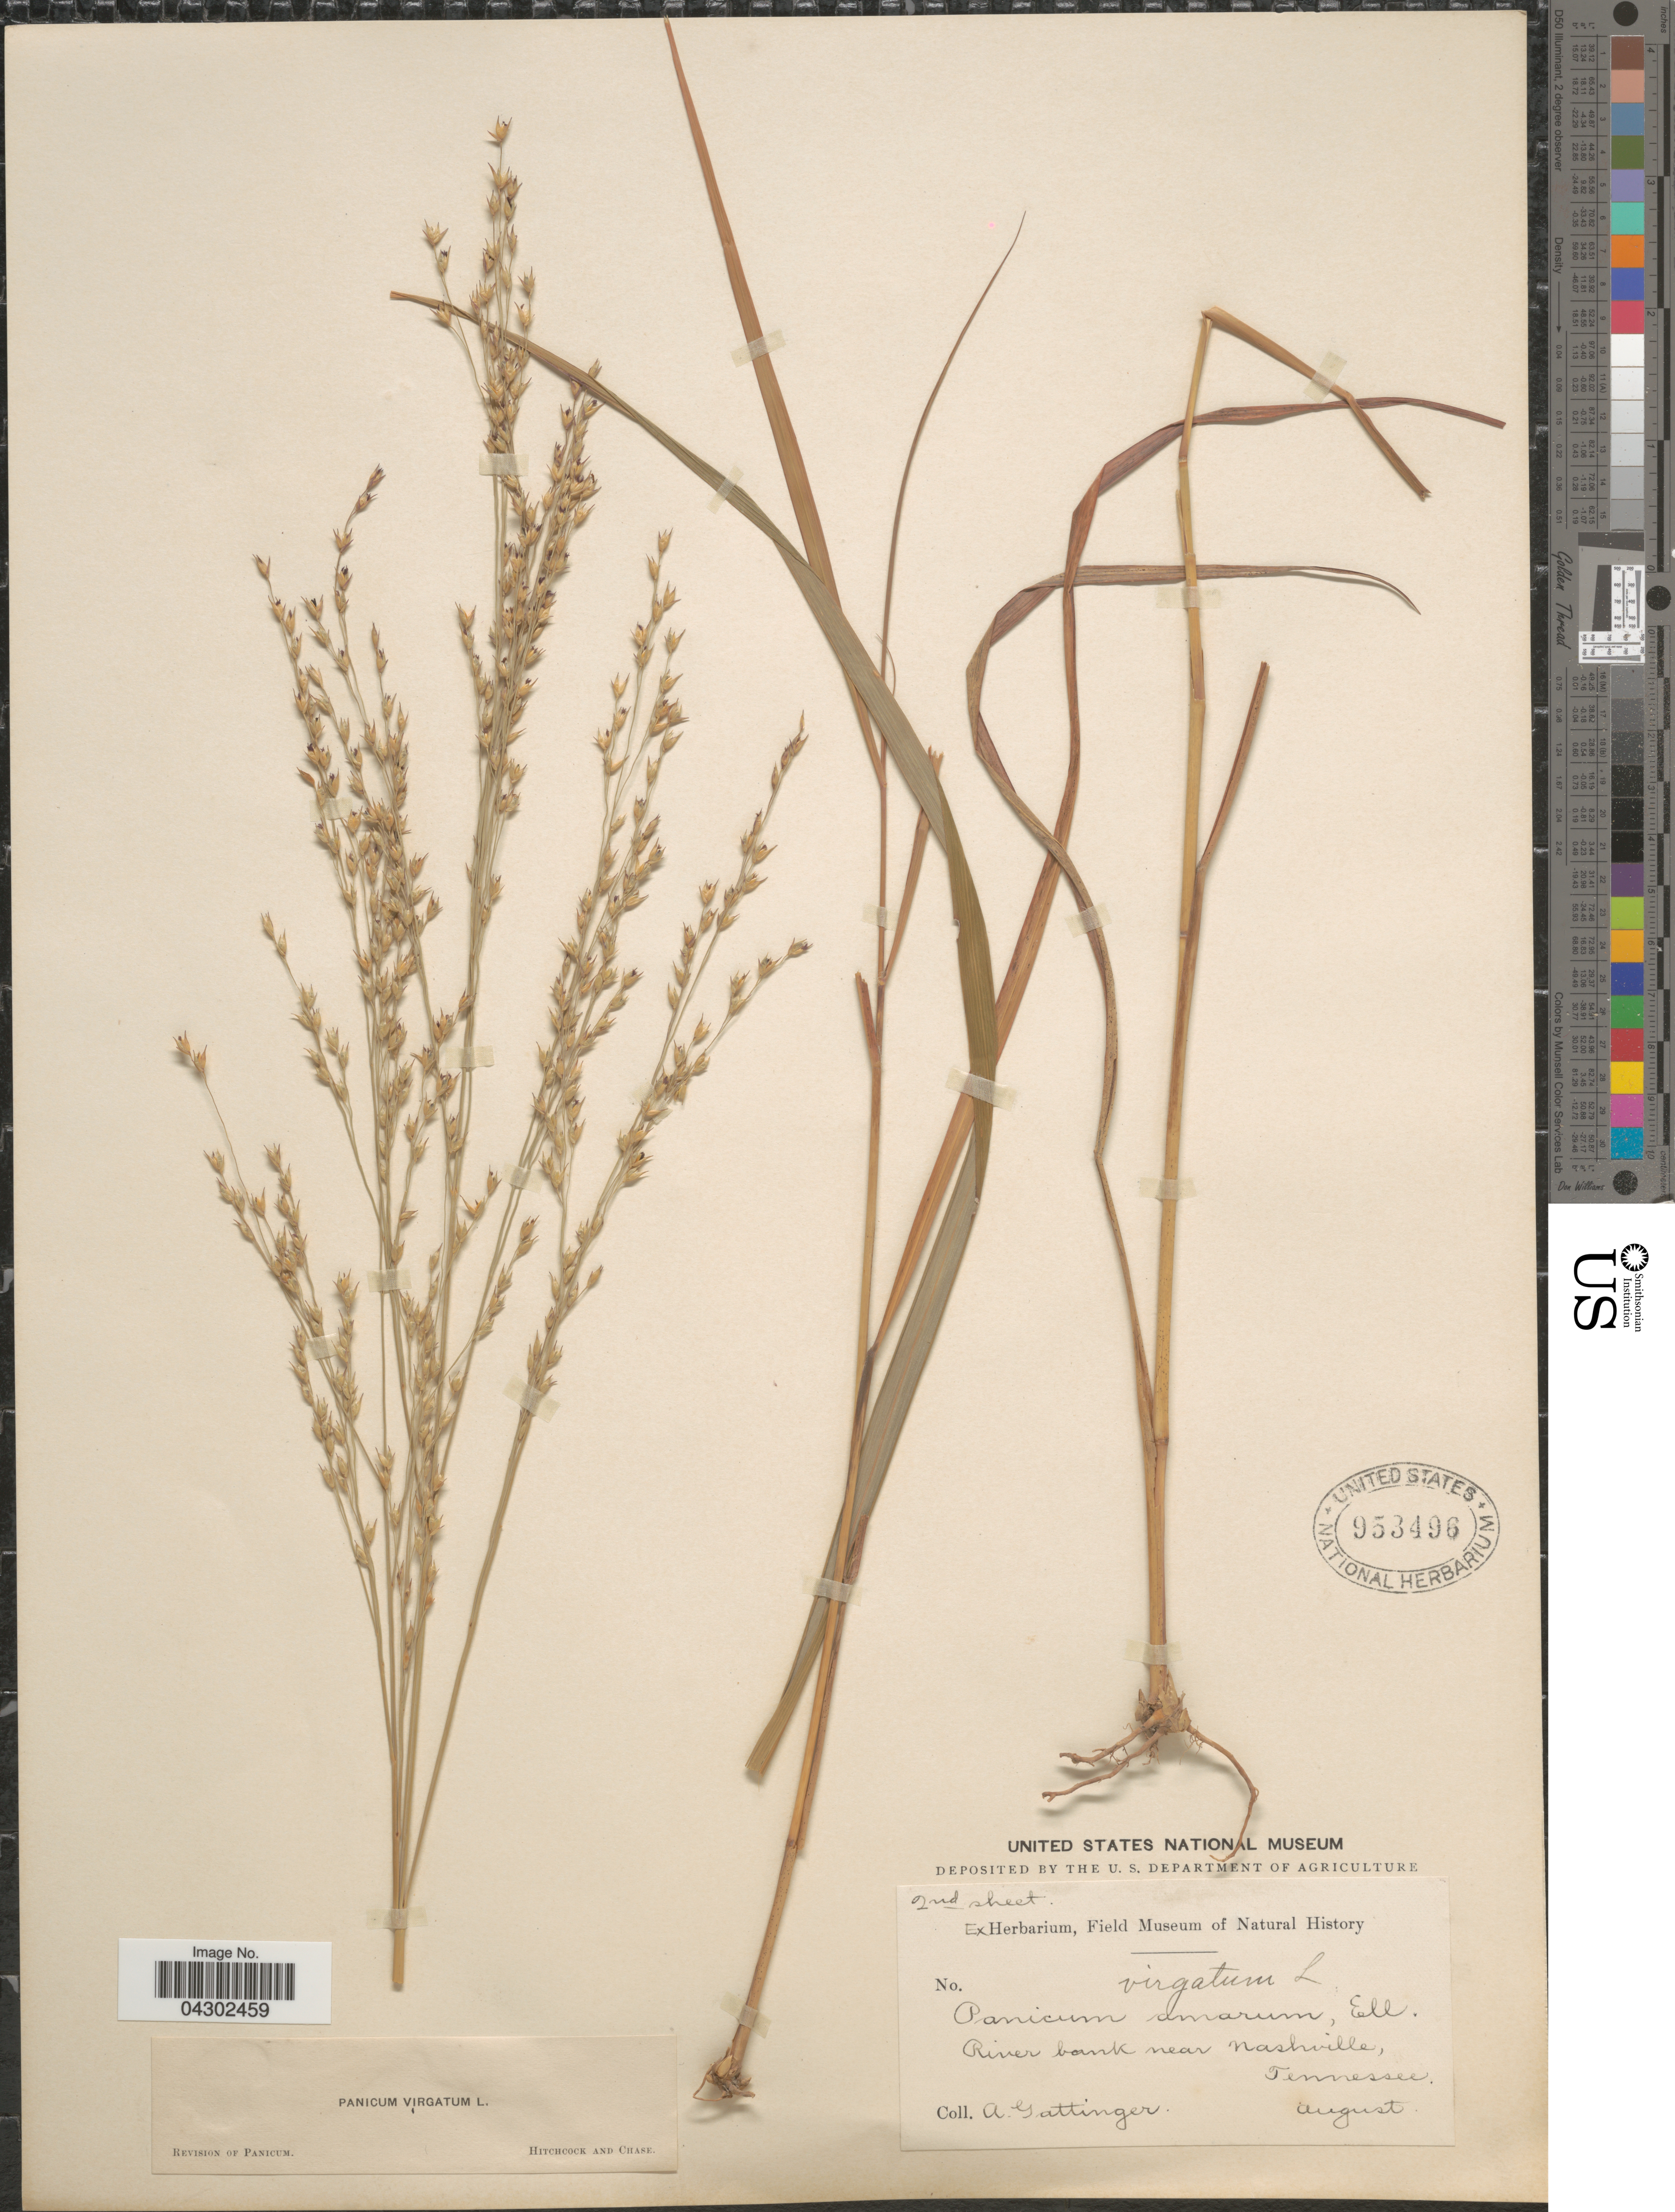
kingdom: Plantae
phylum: Tracheophyta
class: Liliopsida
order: Poales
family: Poaceae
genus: Panicum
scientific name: Panicum virgatum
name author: L.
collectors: A. Gattinger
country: United States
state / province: Tennessee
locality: River bank near Nashville.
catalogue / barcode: US 953496